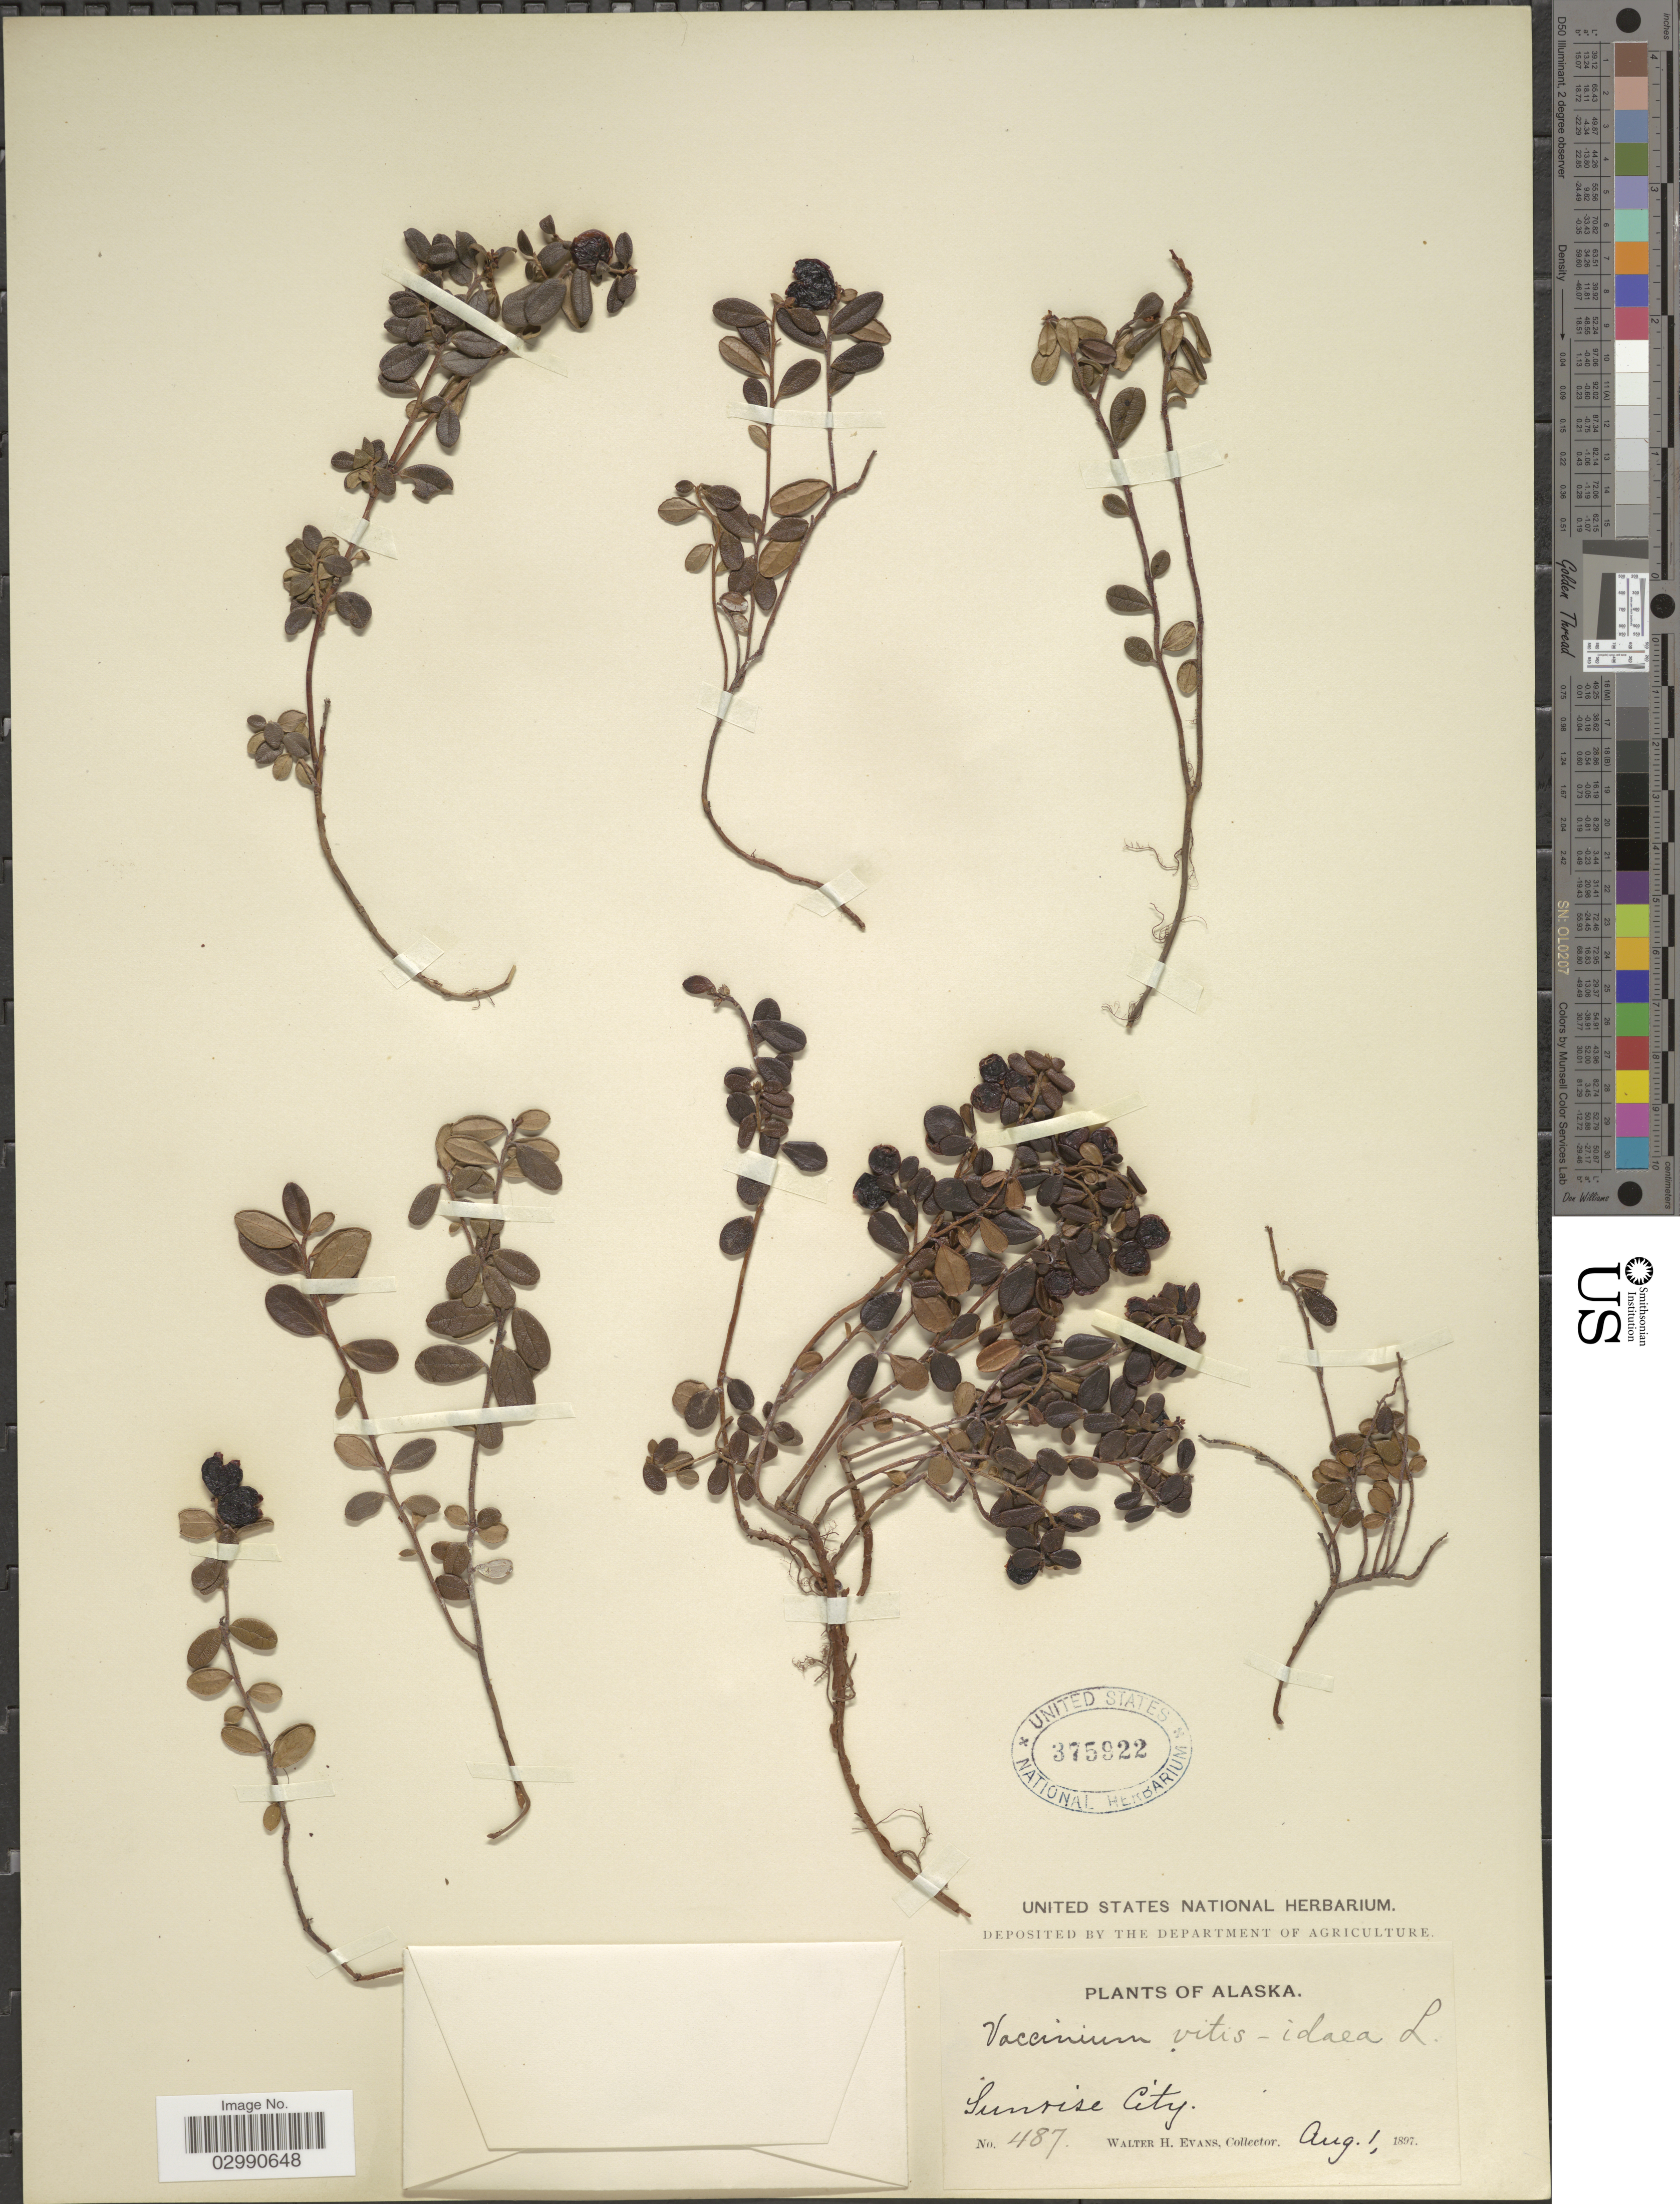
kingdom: Plantae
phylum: Tracheophyta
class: Magnoliopsida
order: Ericales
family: Ericaceae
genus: Vaccinium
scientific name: Vaccinium vitis-idaea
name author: L.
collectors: W. H. Evans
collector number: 487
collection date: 1897-08-01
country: United States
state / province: Alaska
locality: Sunrise City.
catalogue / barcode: US 375922